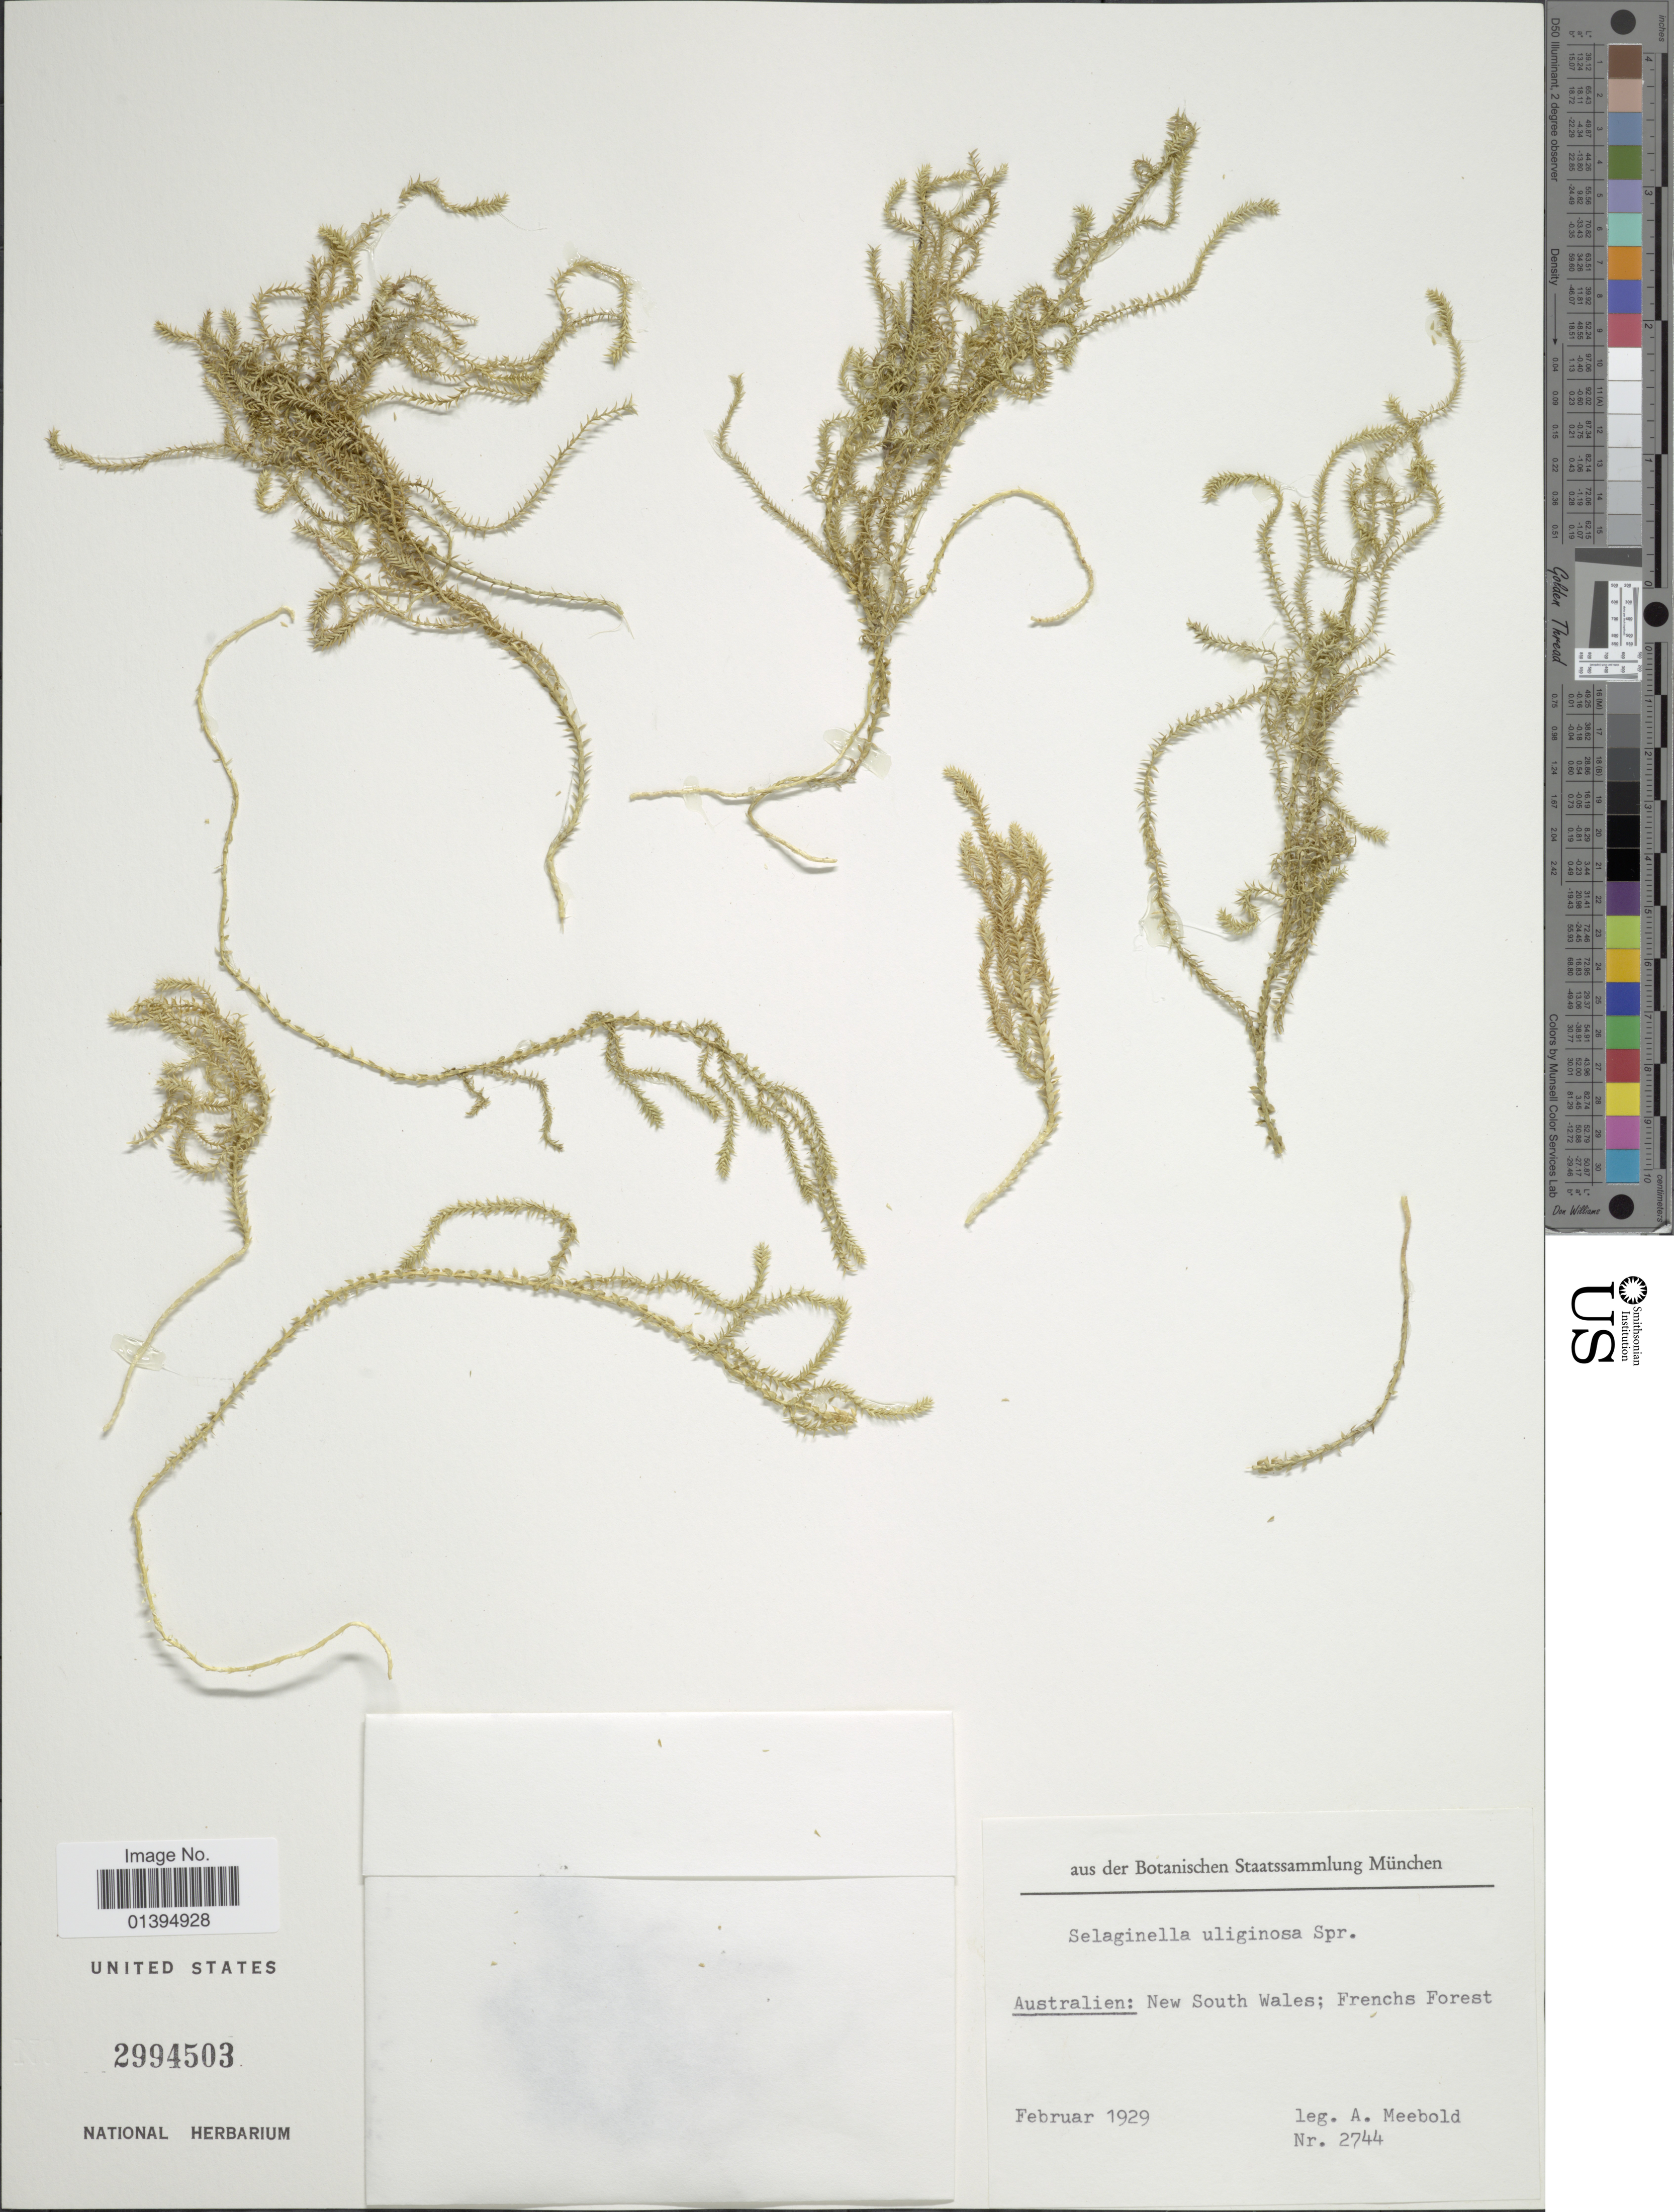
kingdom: Plantae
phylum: Tracheophyta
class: Lycopodiopsida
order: Selaginellales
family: Selaginellaceae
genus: Selaginella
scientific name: Selaginella uliginosa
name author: Spring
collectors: A. Meebold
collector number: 2744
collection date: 1929-02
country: Australia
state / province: New South Wales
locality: Frenchs Forest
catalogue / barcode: US 2994503